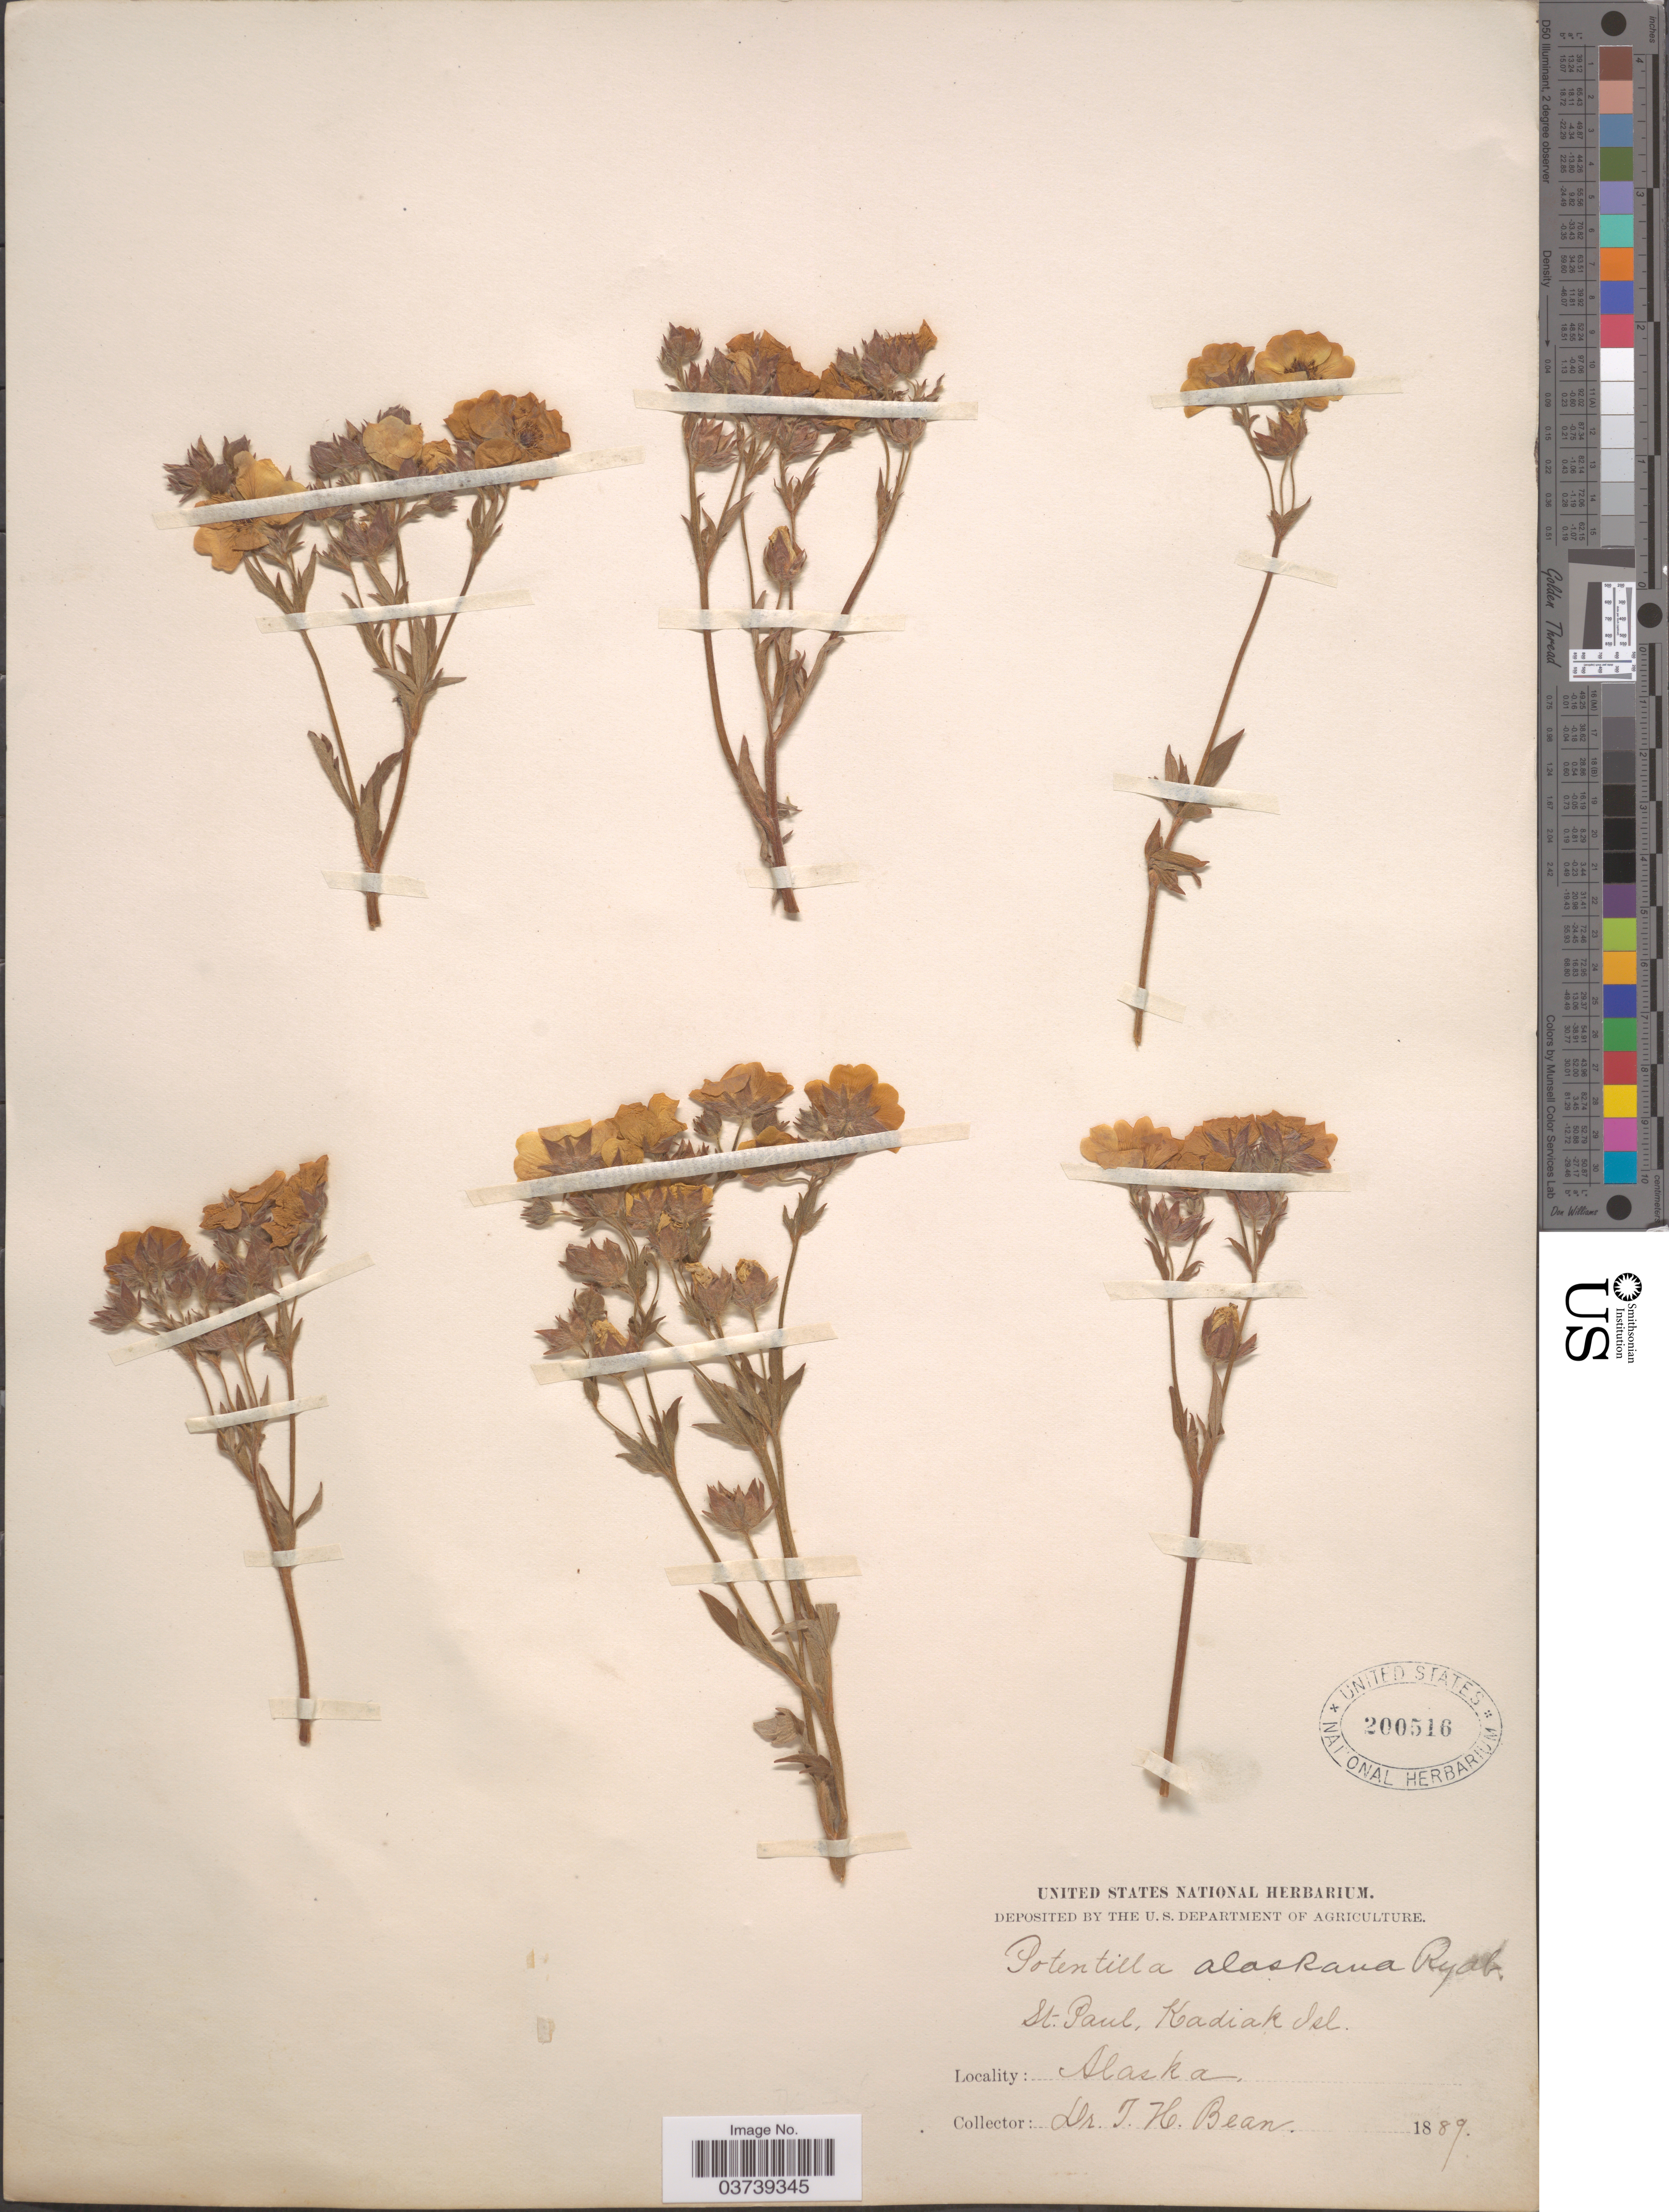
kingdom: Plantae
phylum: Tracheophyta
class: Magnoliopsida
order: Rosales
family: Rosaceae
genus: Potentilla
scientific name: Potentilla alaskana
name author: Rydb.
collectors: J. Bean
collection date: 1889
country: United States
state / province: Alaska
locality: St. Paul, Kadiak Isl.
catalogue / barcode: US 200516